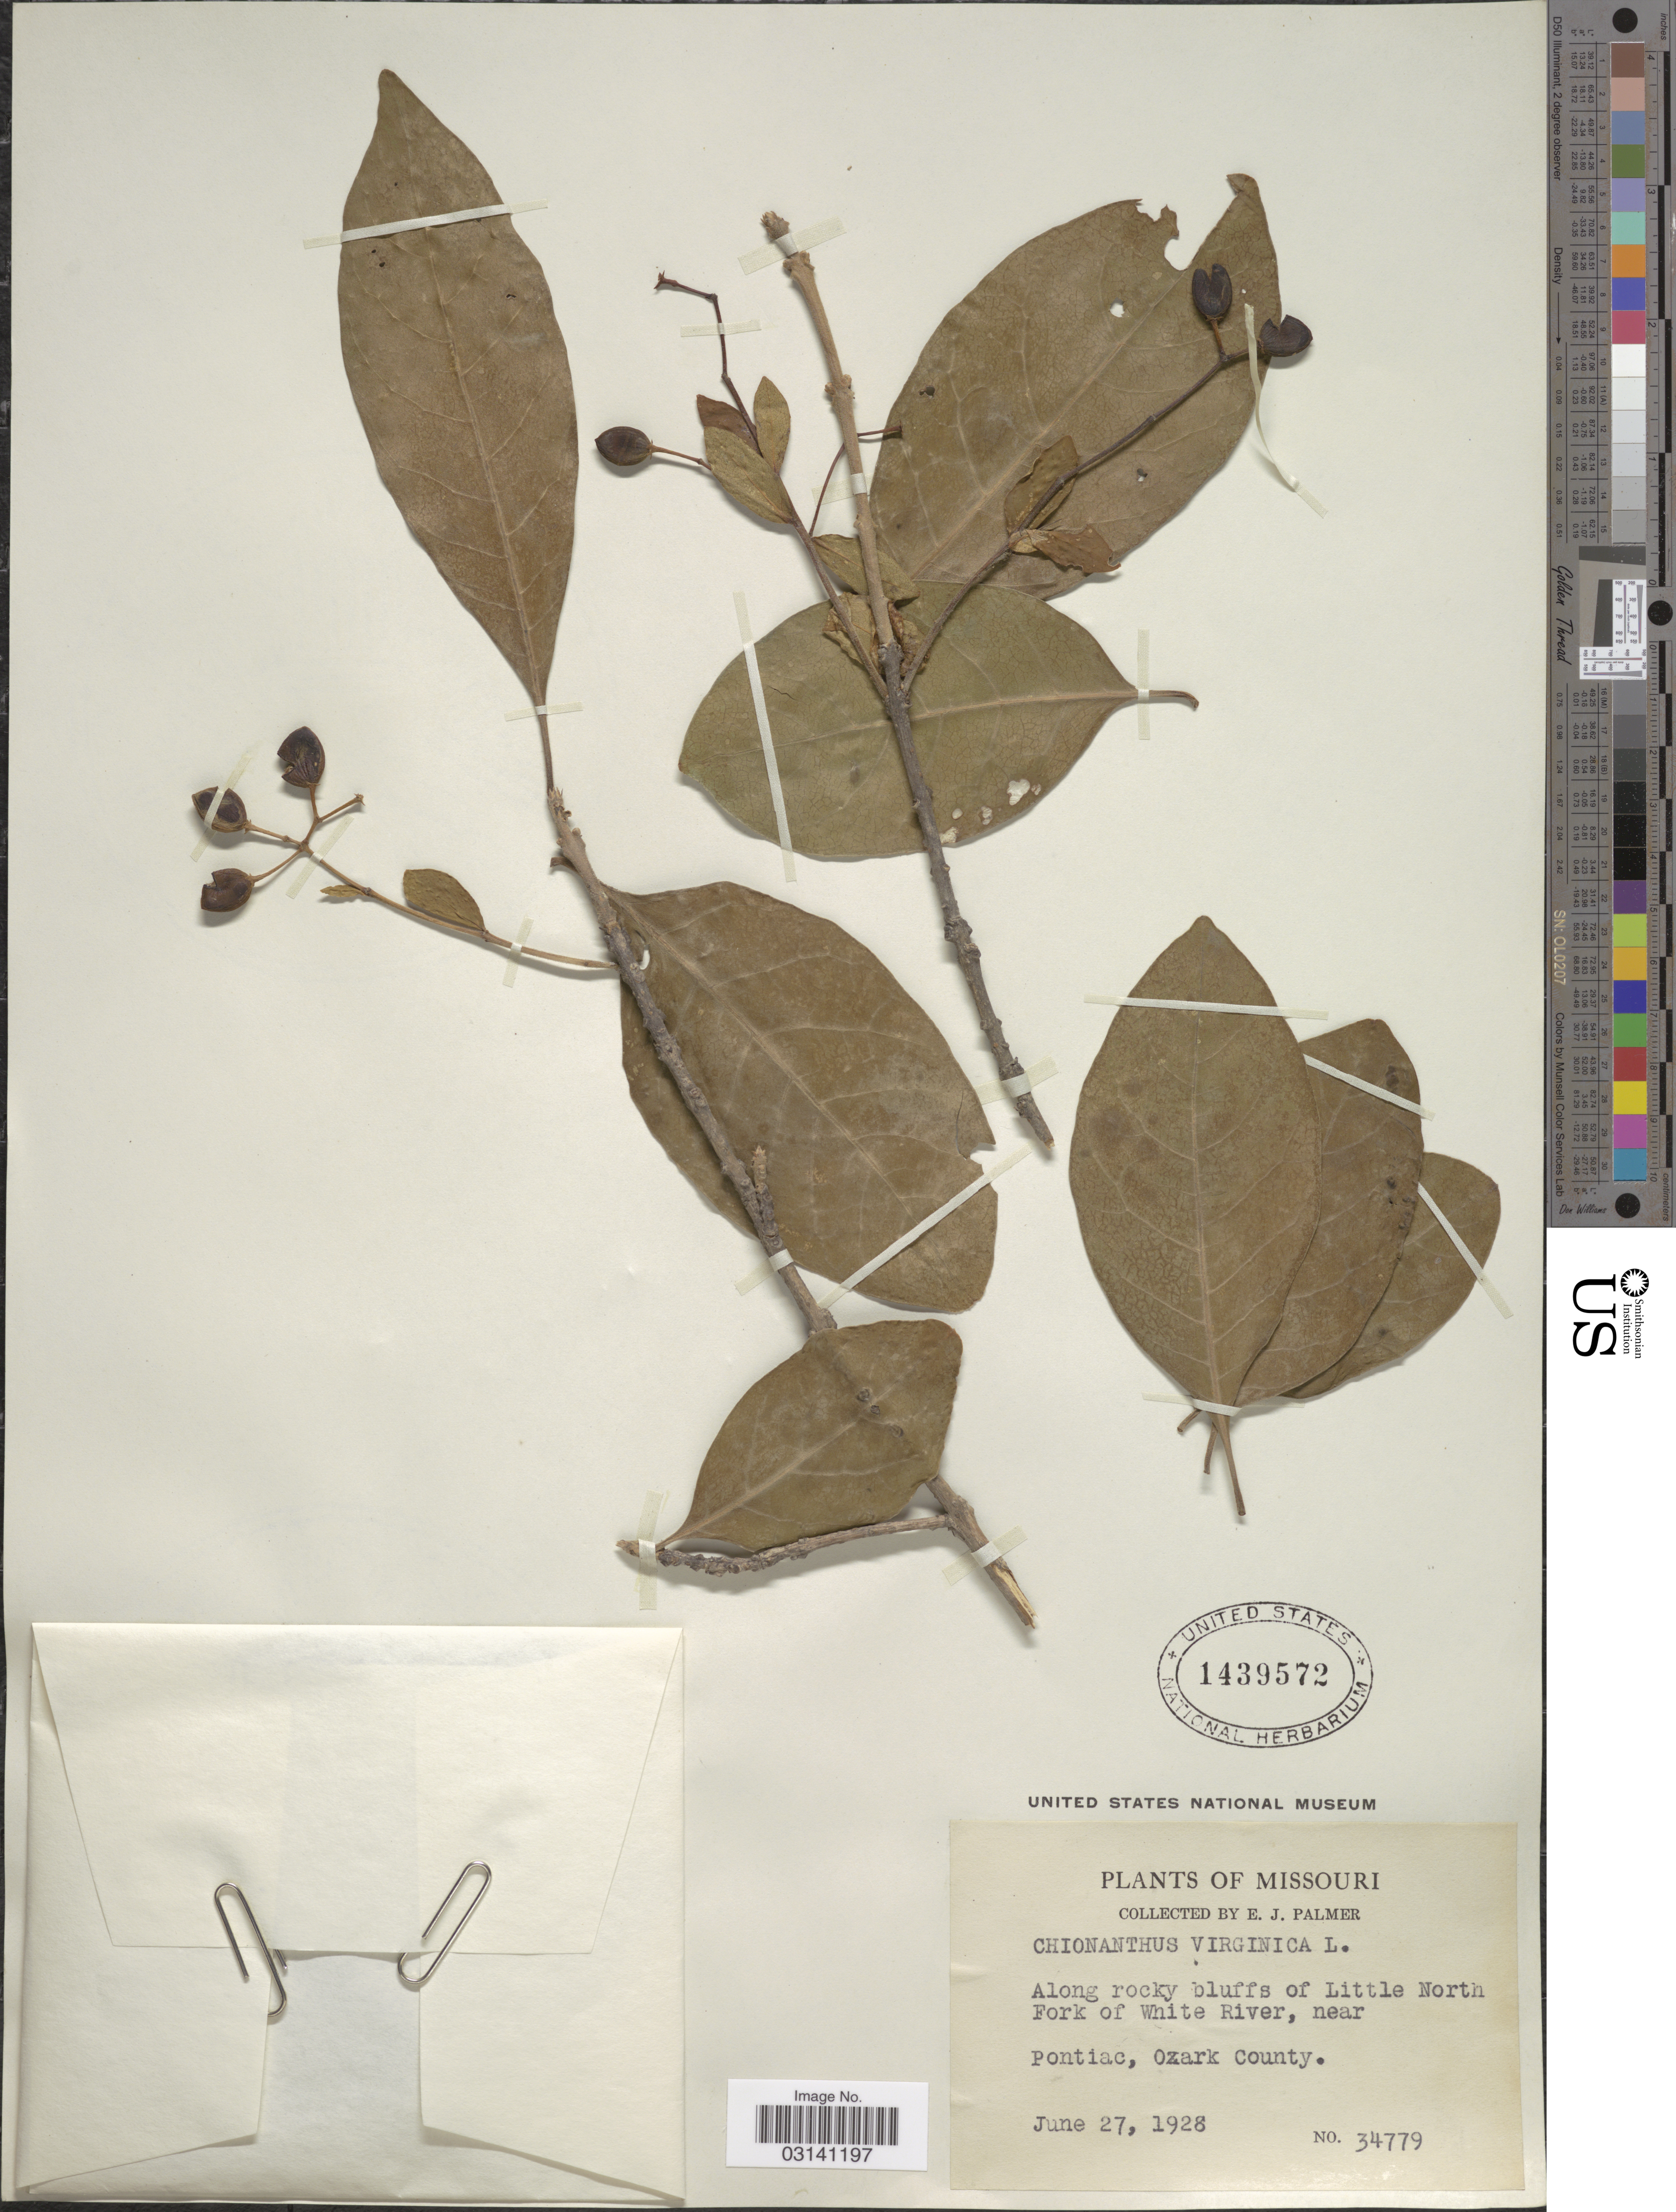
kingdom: Plantae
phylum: Tracheophyta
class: Magnoliopsida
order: Lamiales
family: Oleaceae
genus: Chionanthus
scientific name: Chionanthus virginicus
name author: L.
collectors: E. J. Palmer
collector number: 34779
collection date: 1928-06-27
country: United States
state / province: Missouri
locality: Along rocky bluffs of Little North Fork of White River, near Pontiac, Ozark County.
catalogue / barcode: US 1439572